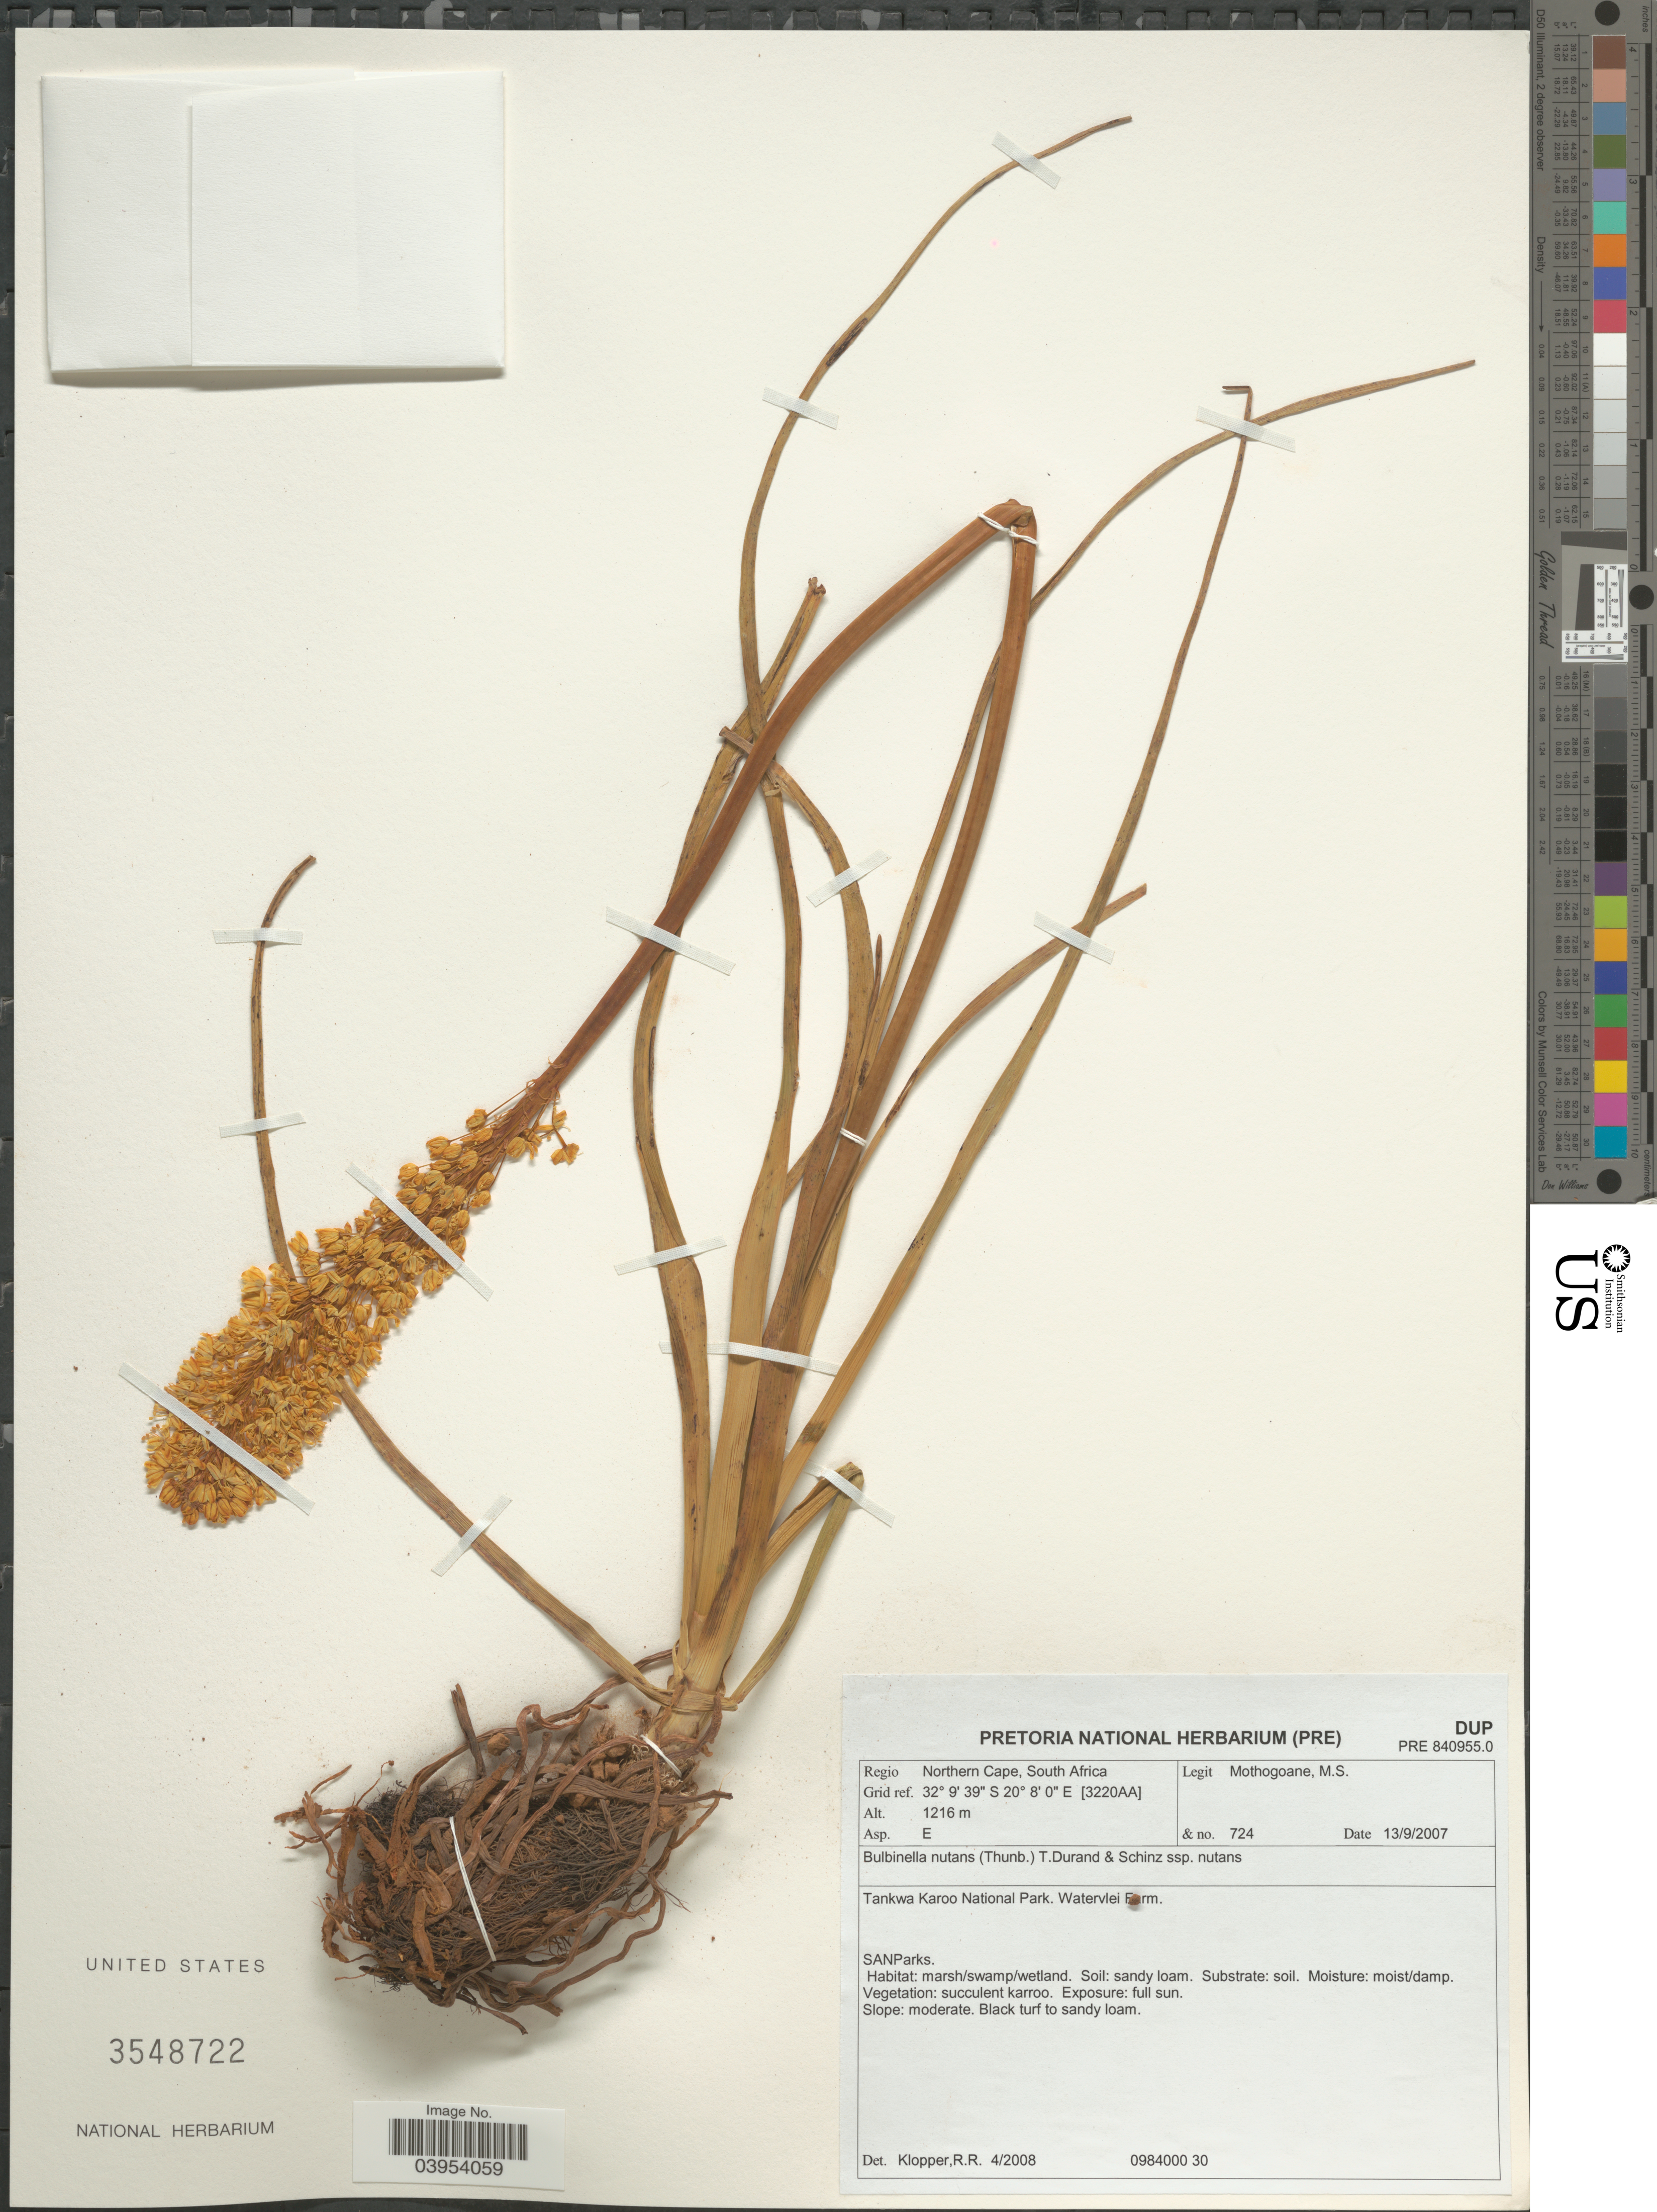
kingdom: Plantae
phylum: Tracheophyta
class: Liliopsida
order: Asparagales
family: Asphodelaceae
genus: Bulbinella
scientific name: Bulbinella nutans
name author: (Thunb.) Durand & Schinz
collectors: M. Mothogoane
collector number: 724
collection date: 2007-09-13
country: South Africa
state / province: Northern Cape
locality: Tankwa Karoo National Park. Watervlei Farm. Grid ref. 3220AA.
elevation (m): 1216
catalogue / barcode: US 3548722